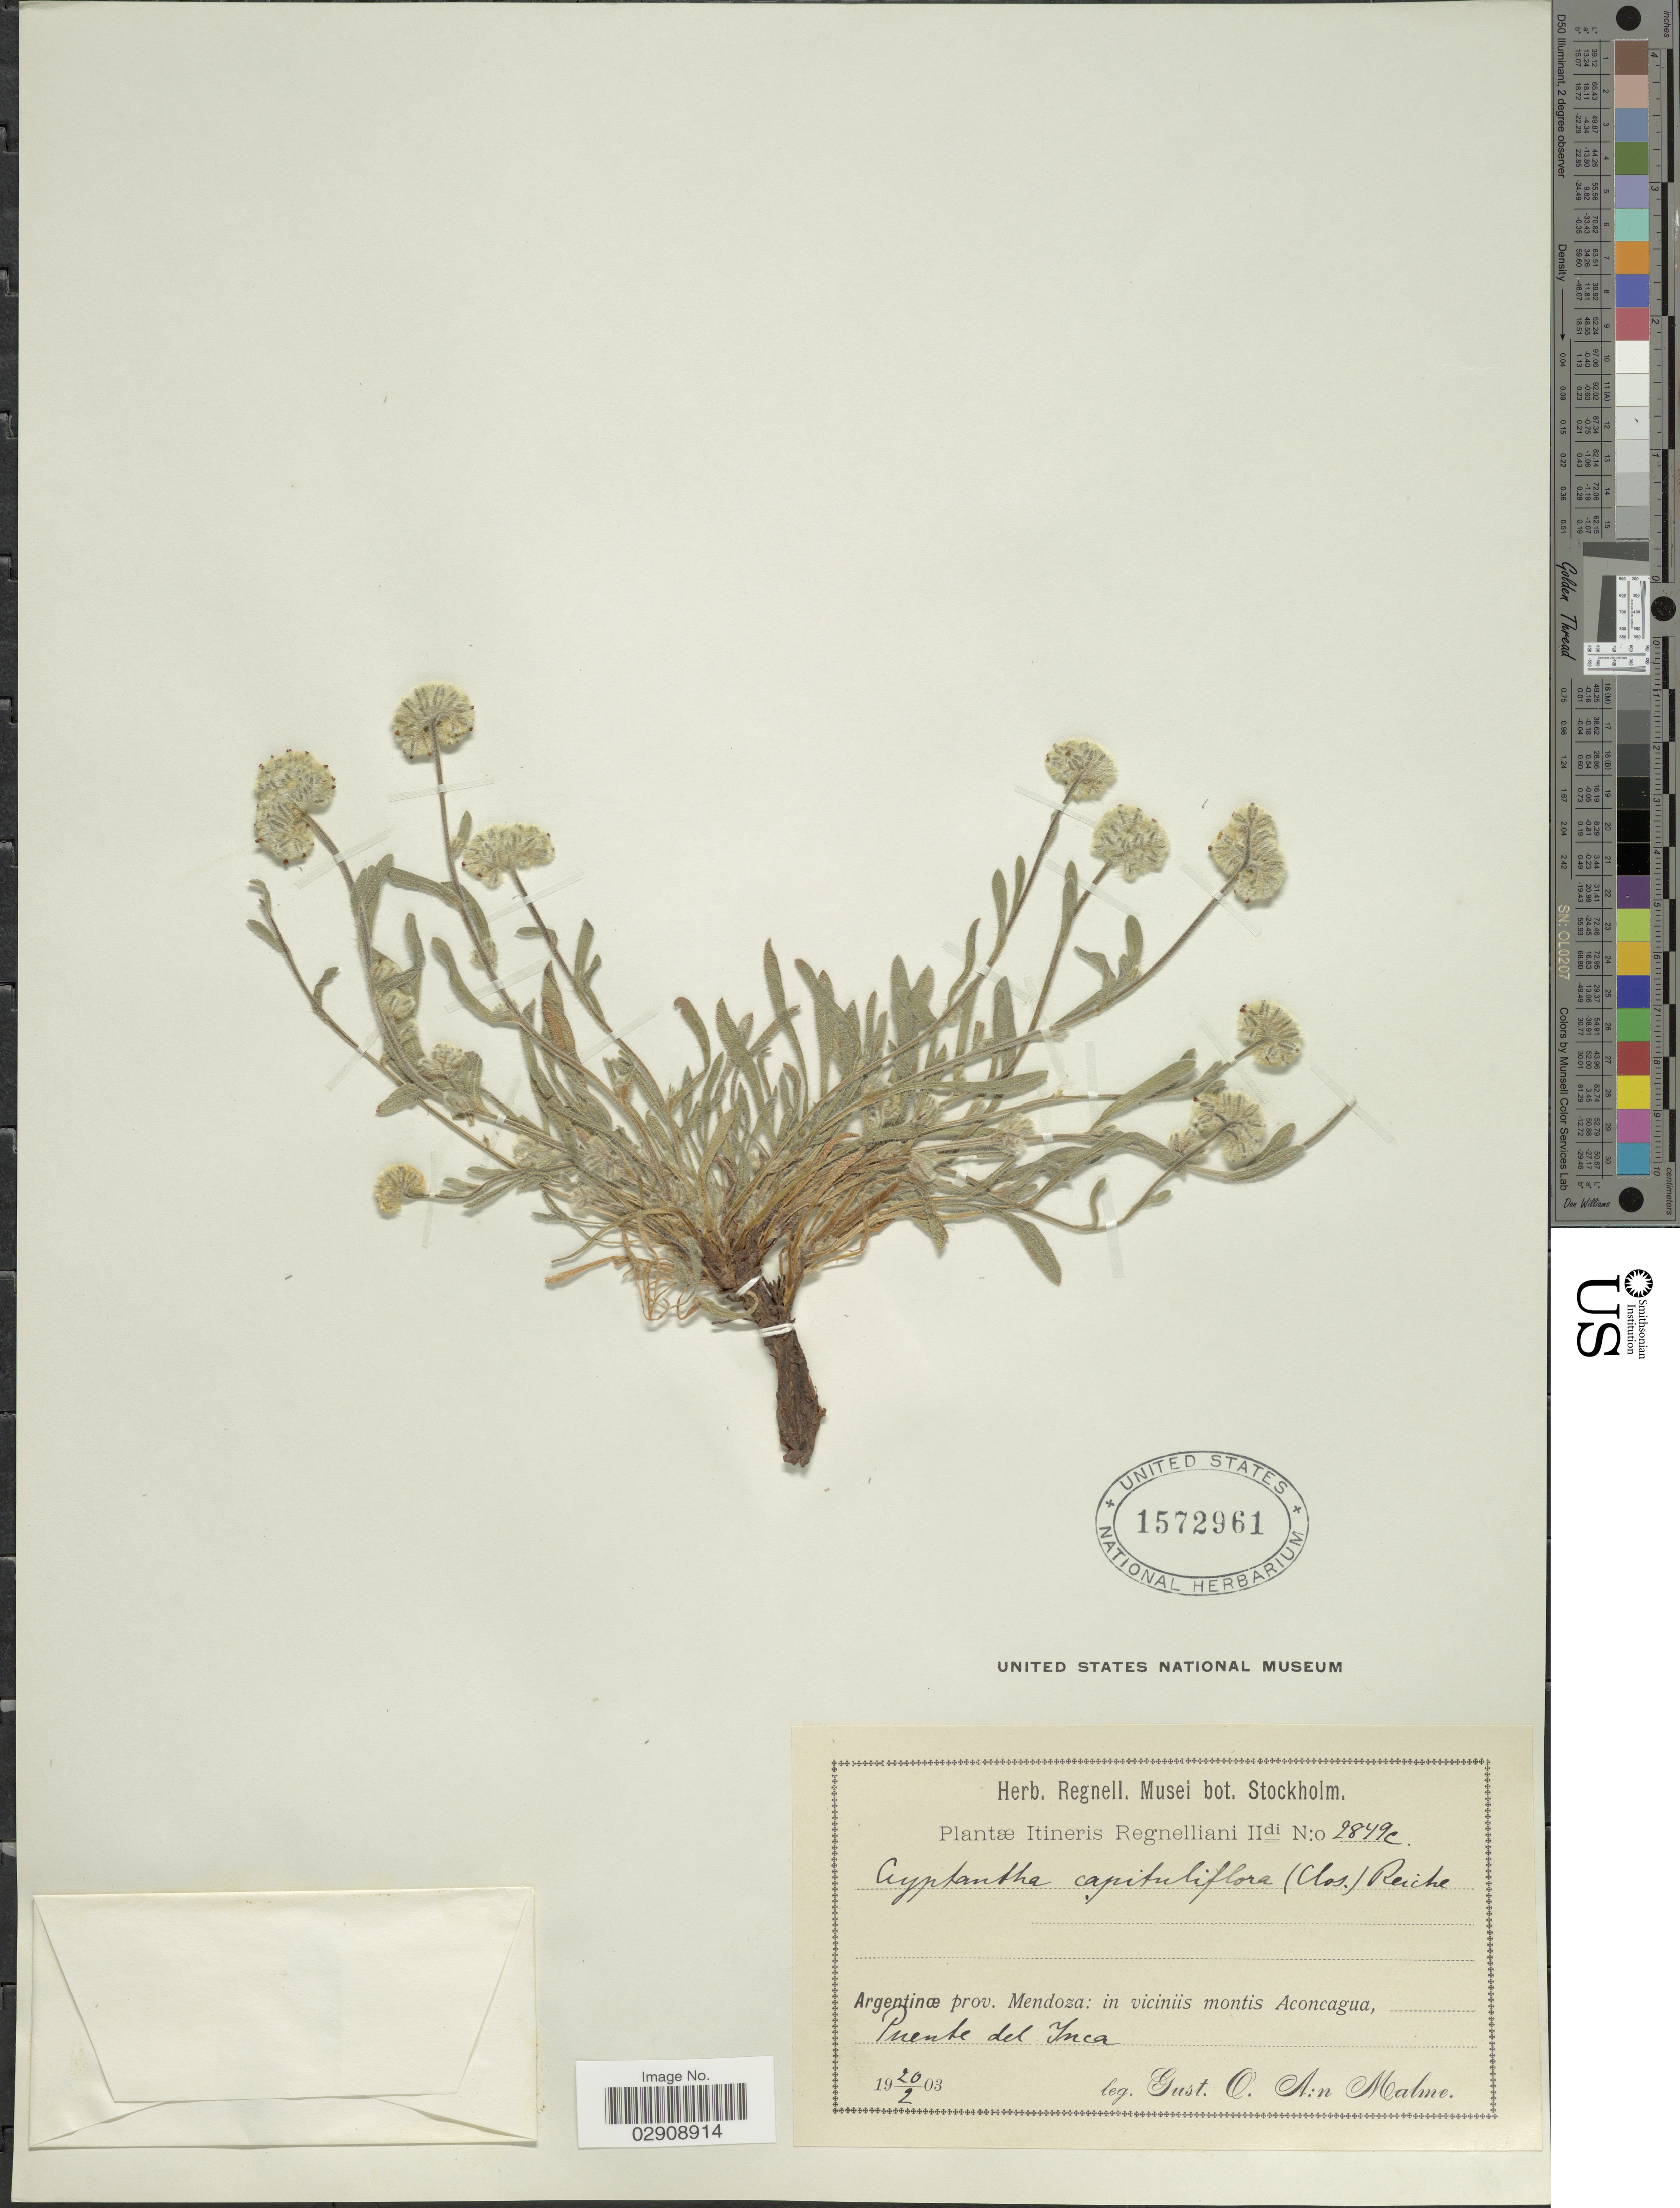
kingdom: Plantae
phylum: Tracheophyta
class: Magnoliopsida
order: Boraginales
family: Boraginaceae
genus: Cryptantha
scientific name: Cryptantha capituliflora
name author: (Clos) Reiche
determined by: Moroni, Pablo, (SI), Instituto de Botanica Darwinion (ARGENTINA)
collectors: G. O. A. Malme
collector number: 2849c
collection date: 1903-02-20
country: Argentina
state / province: Mendoza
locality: Argentinæ prov. Mendoza: in viciniis montis Aconcagua, Puente del Inca. Itineris Regnelliani.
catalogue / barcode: US 1572961